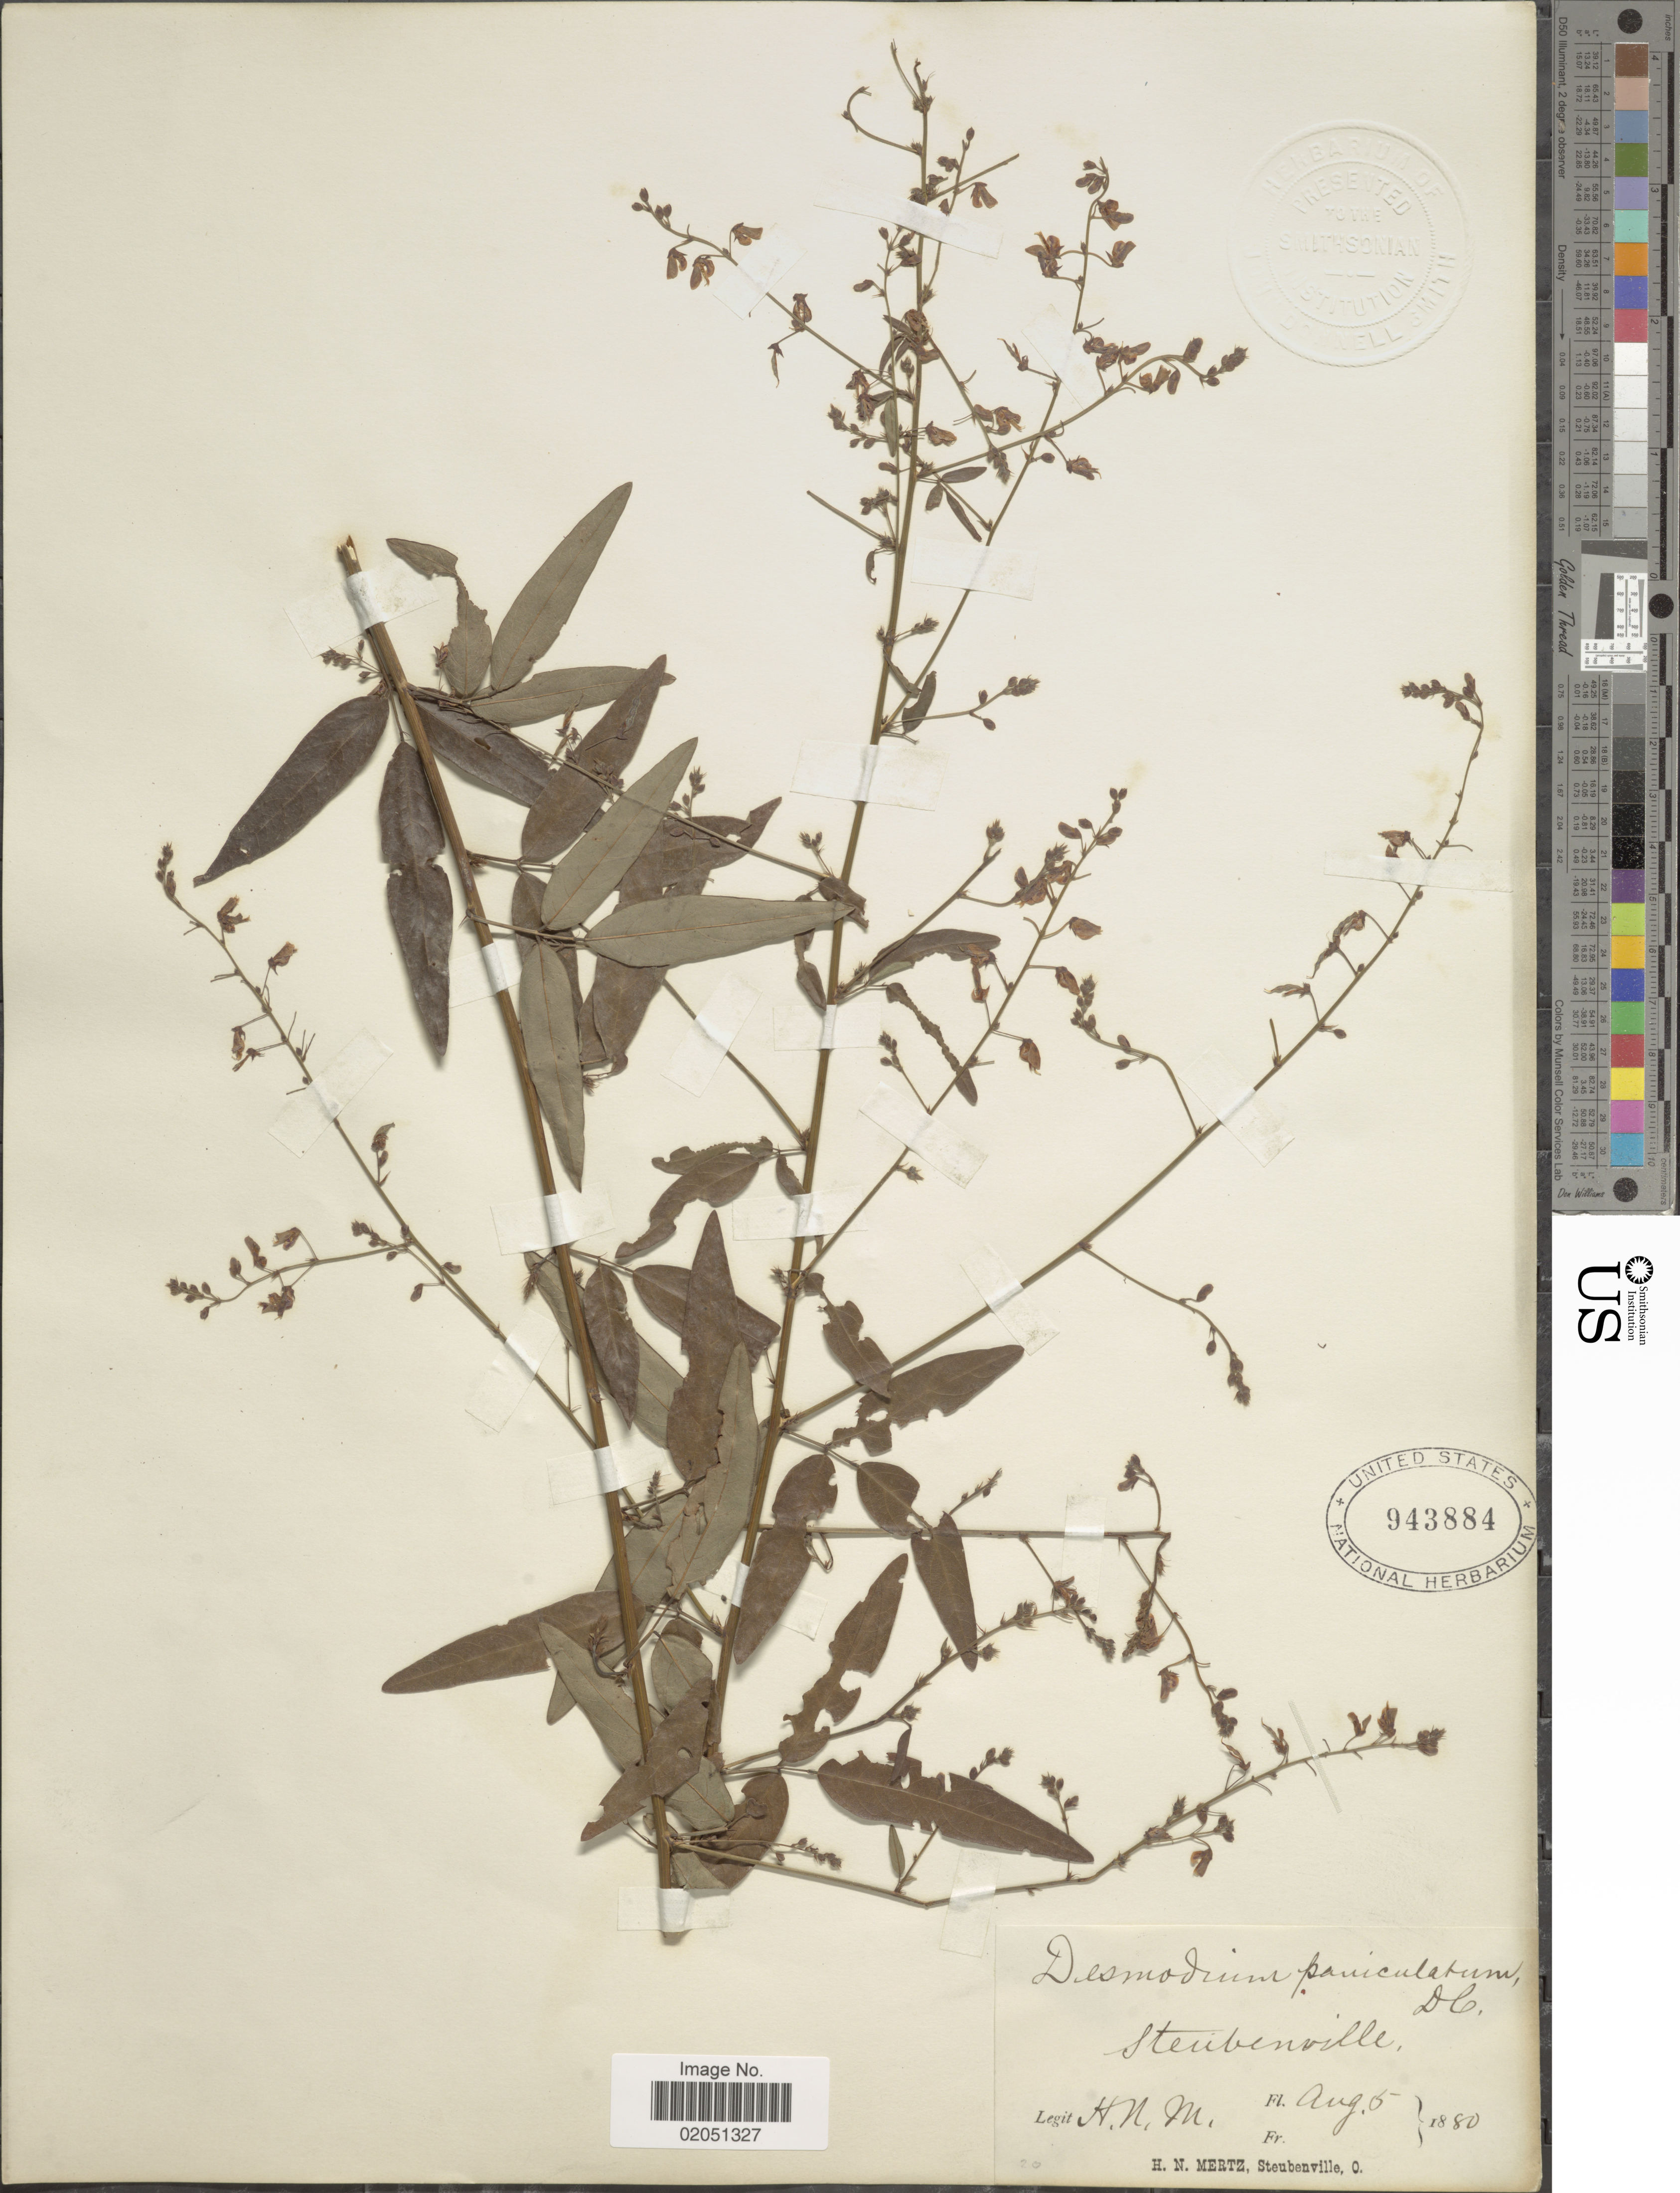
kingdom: Plantae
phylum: Tracheophyta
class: Magnoliopsida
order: Fabales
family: Fabaceae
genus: Desmodium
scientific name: Desmodium paniculatum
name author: (L.) DC.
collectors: H. Mertz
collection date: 1880-08-05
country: United States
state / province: Ohio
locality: Steubenville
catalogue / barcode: US 943884